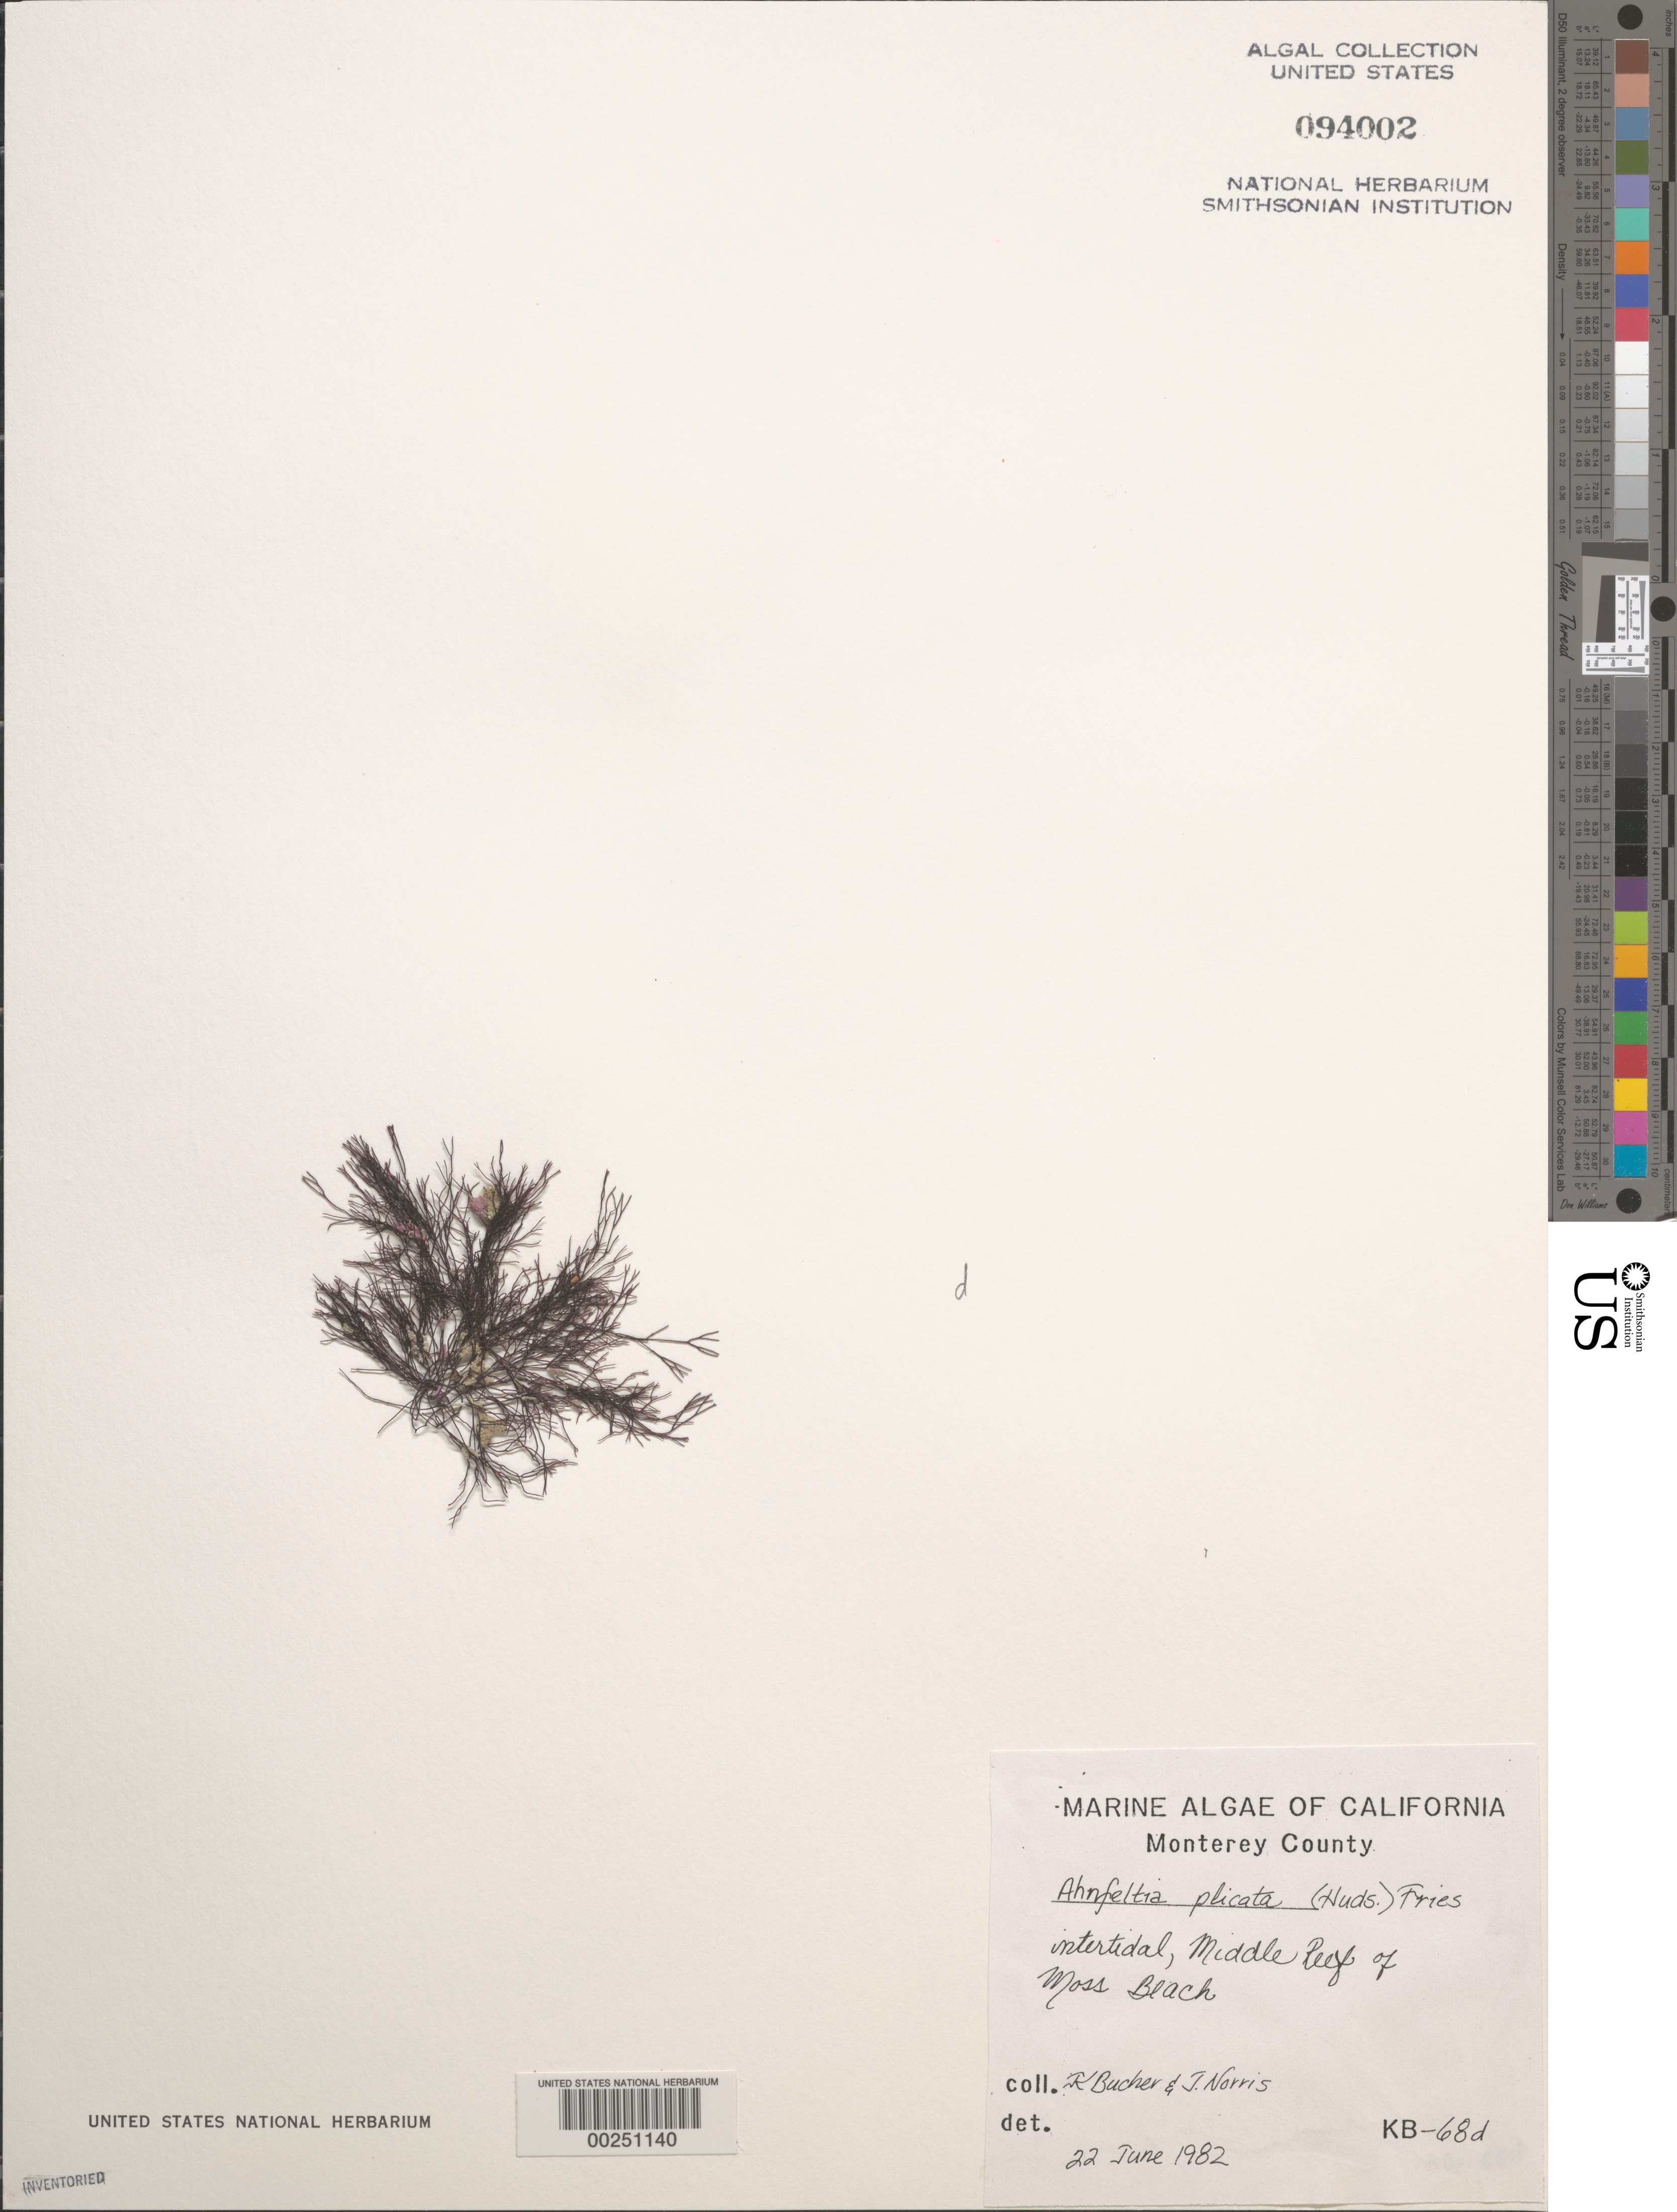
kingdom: Plantae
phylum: Rhodophyta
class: Florideophyceae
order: Ahnfeltiales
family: Ahnfeltiaceae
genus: Ahnfeltia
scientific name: Ahnfeltia plicata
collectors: K. E. Bucher & J. N. Norris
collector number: KB-68d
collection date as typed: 22 Jun 1982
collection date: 1982-06-22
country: United States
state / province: California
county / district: Monterey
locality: Middle Reef of Moss Beach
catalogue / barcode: US 94002